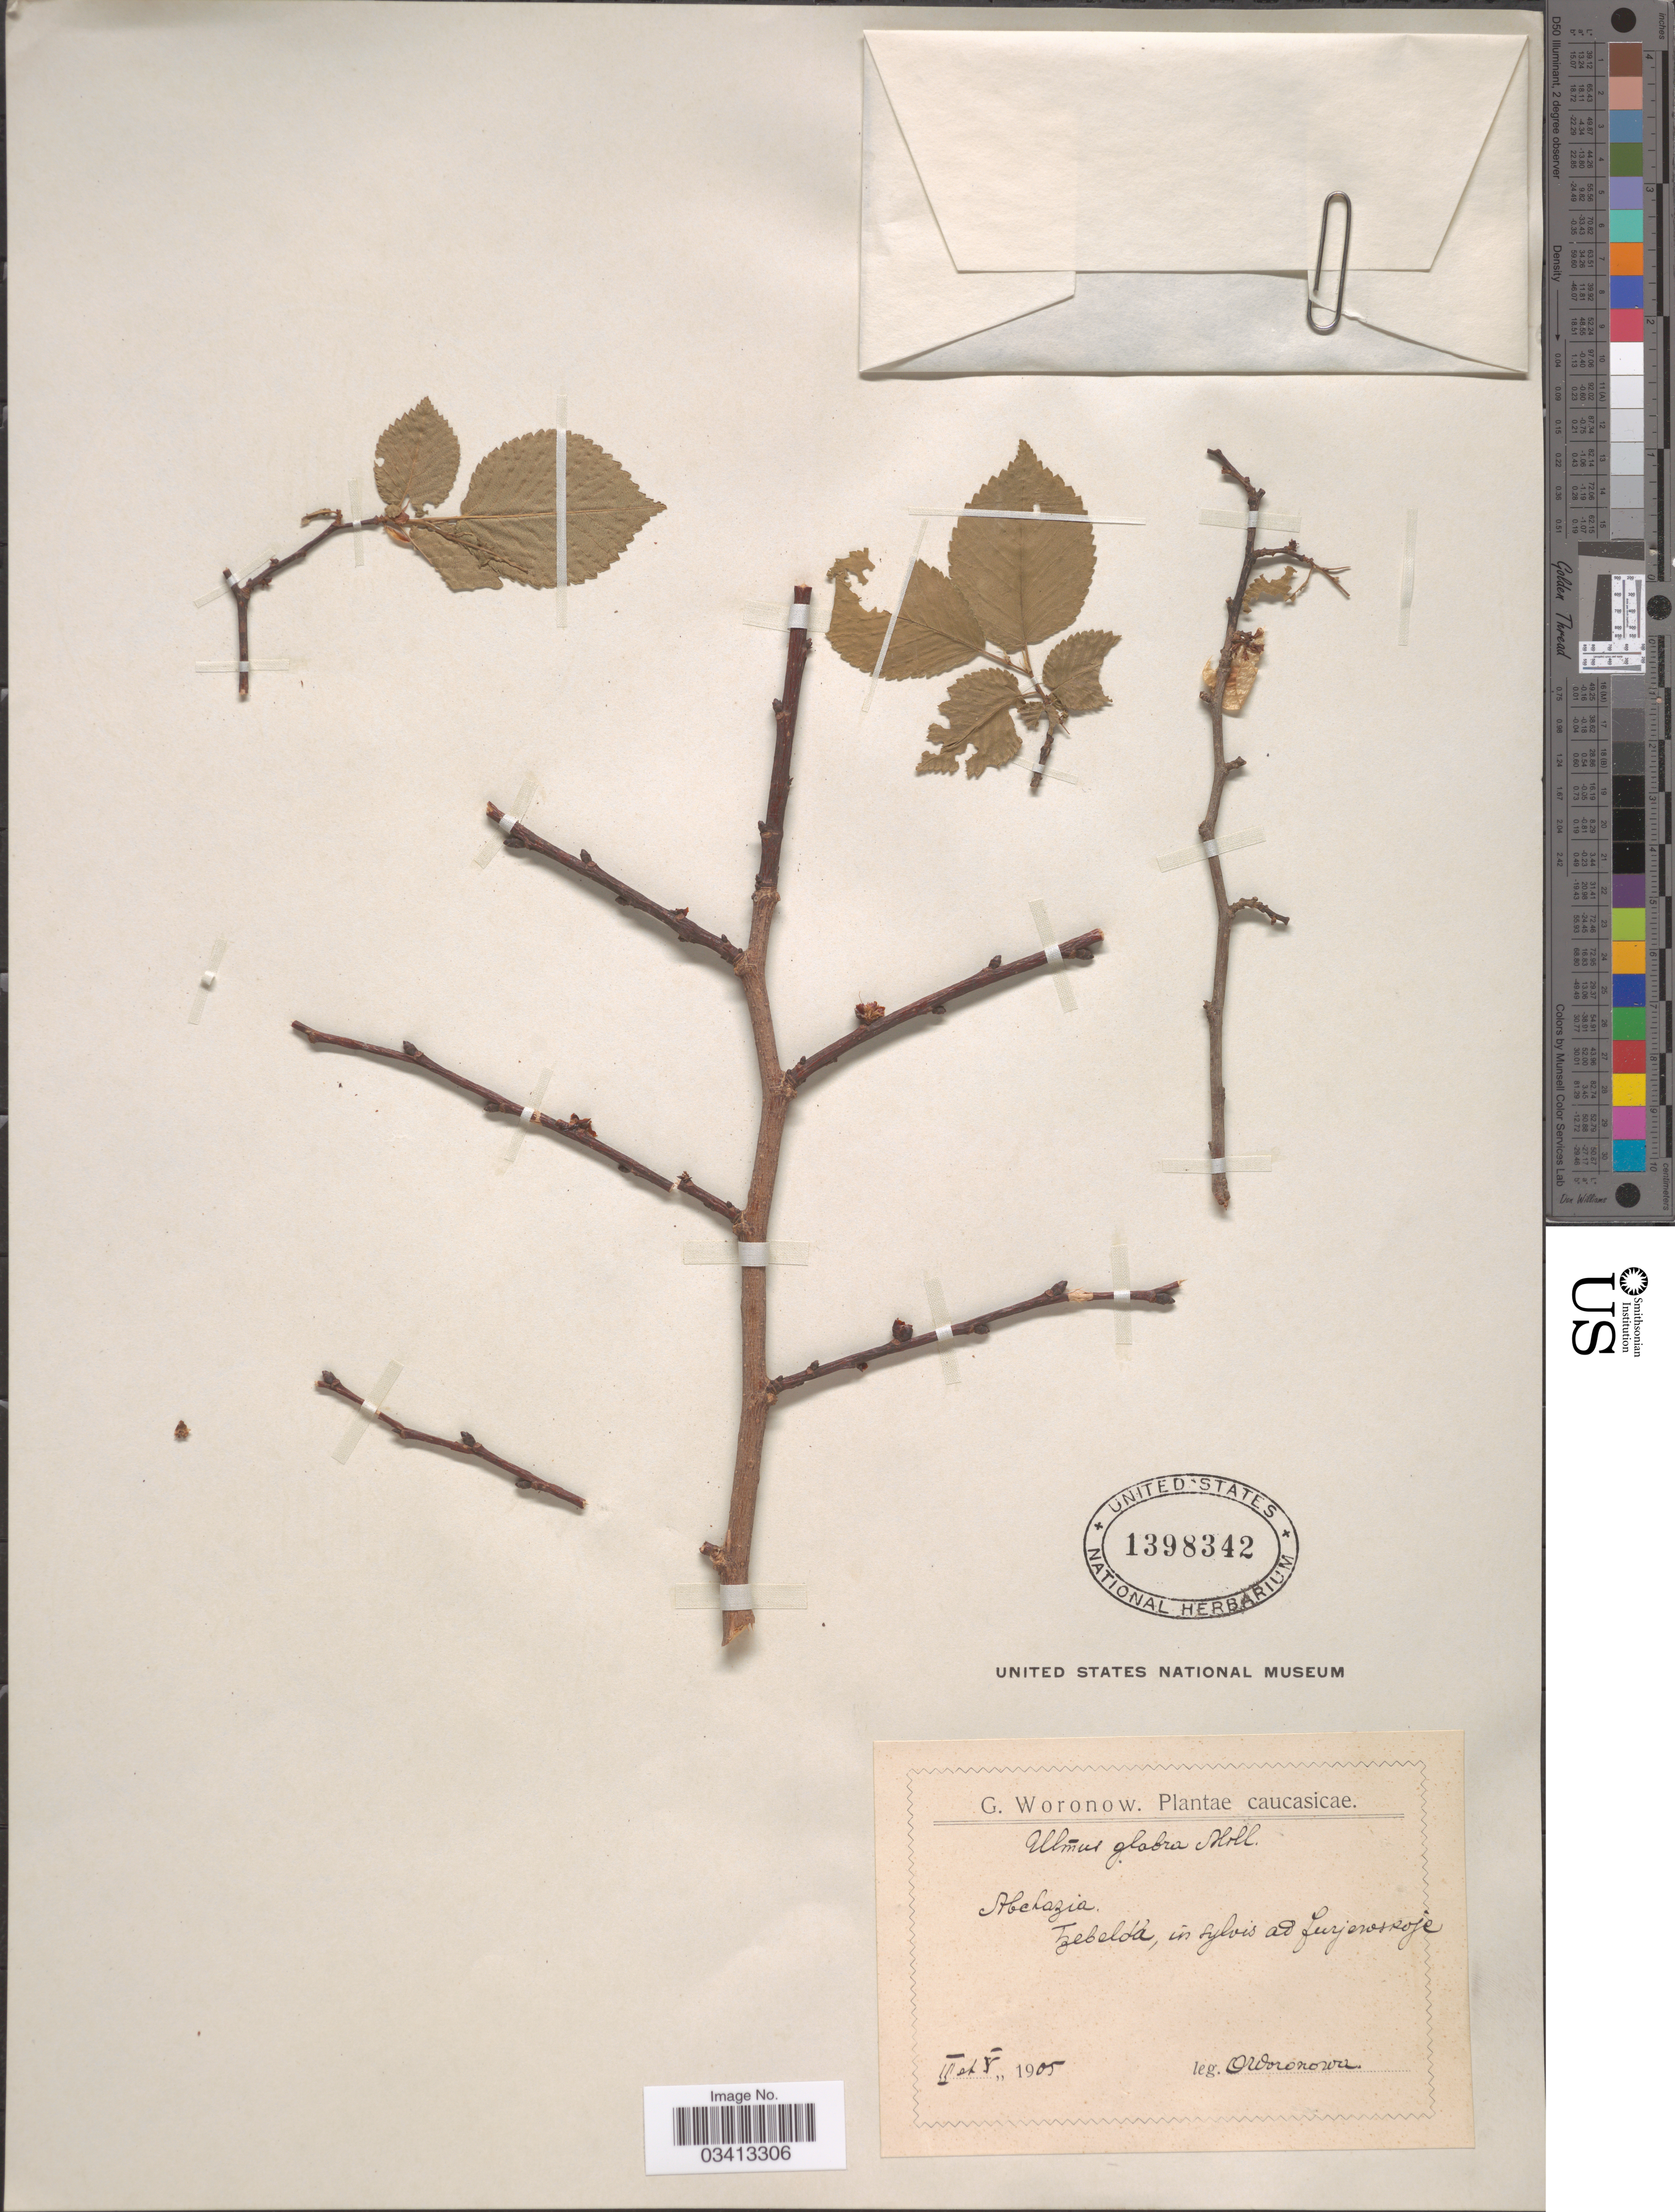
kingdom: Plantae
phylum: Tracheophyta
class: Magnoliopsida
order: Rosales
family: Ulmaceae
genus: Ulmus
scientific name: Ulmus glabra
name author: Huds.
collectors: G. Woronow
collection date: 1905-03/1905-05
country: Georgia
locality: Caucasicae. Abchazia. Tzebeldá, in sylvis ad furjerosroje [interpreted].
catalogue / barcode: US 1398342